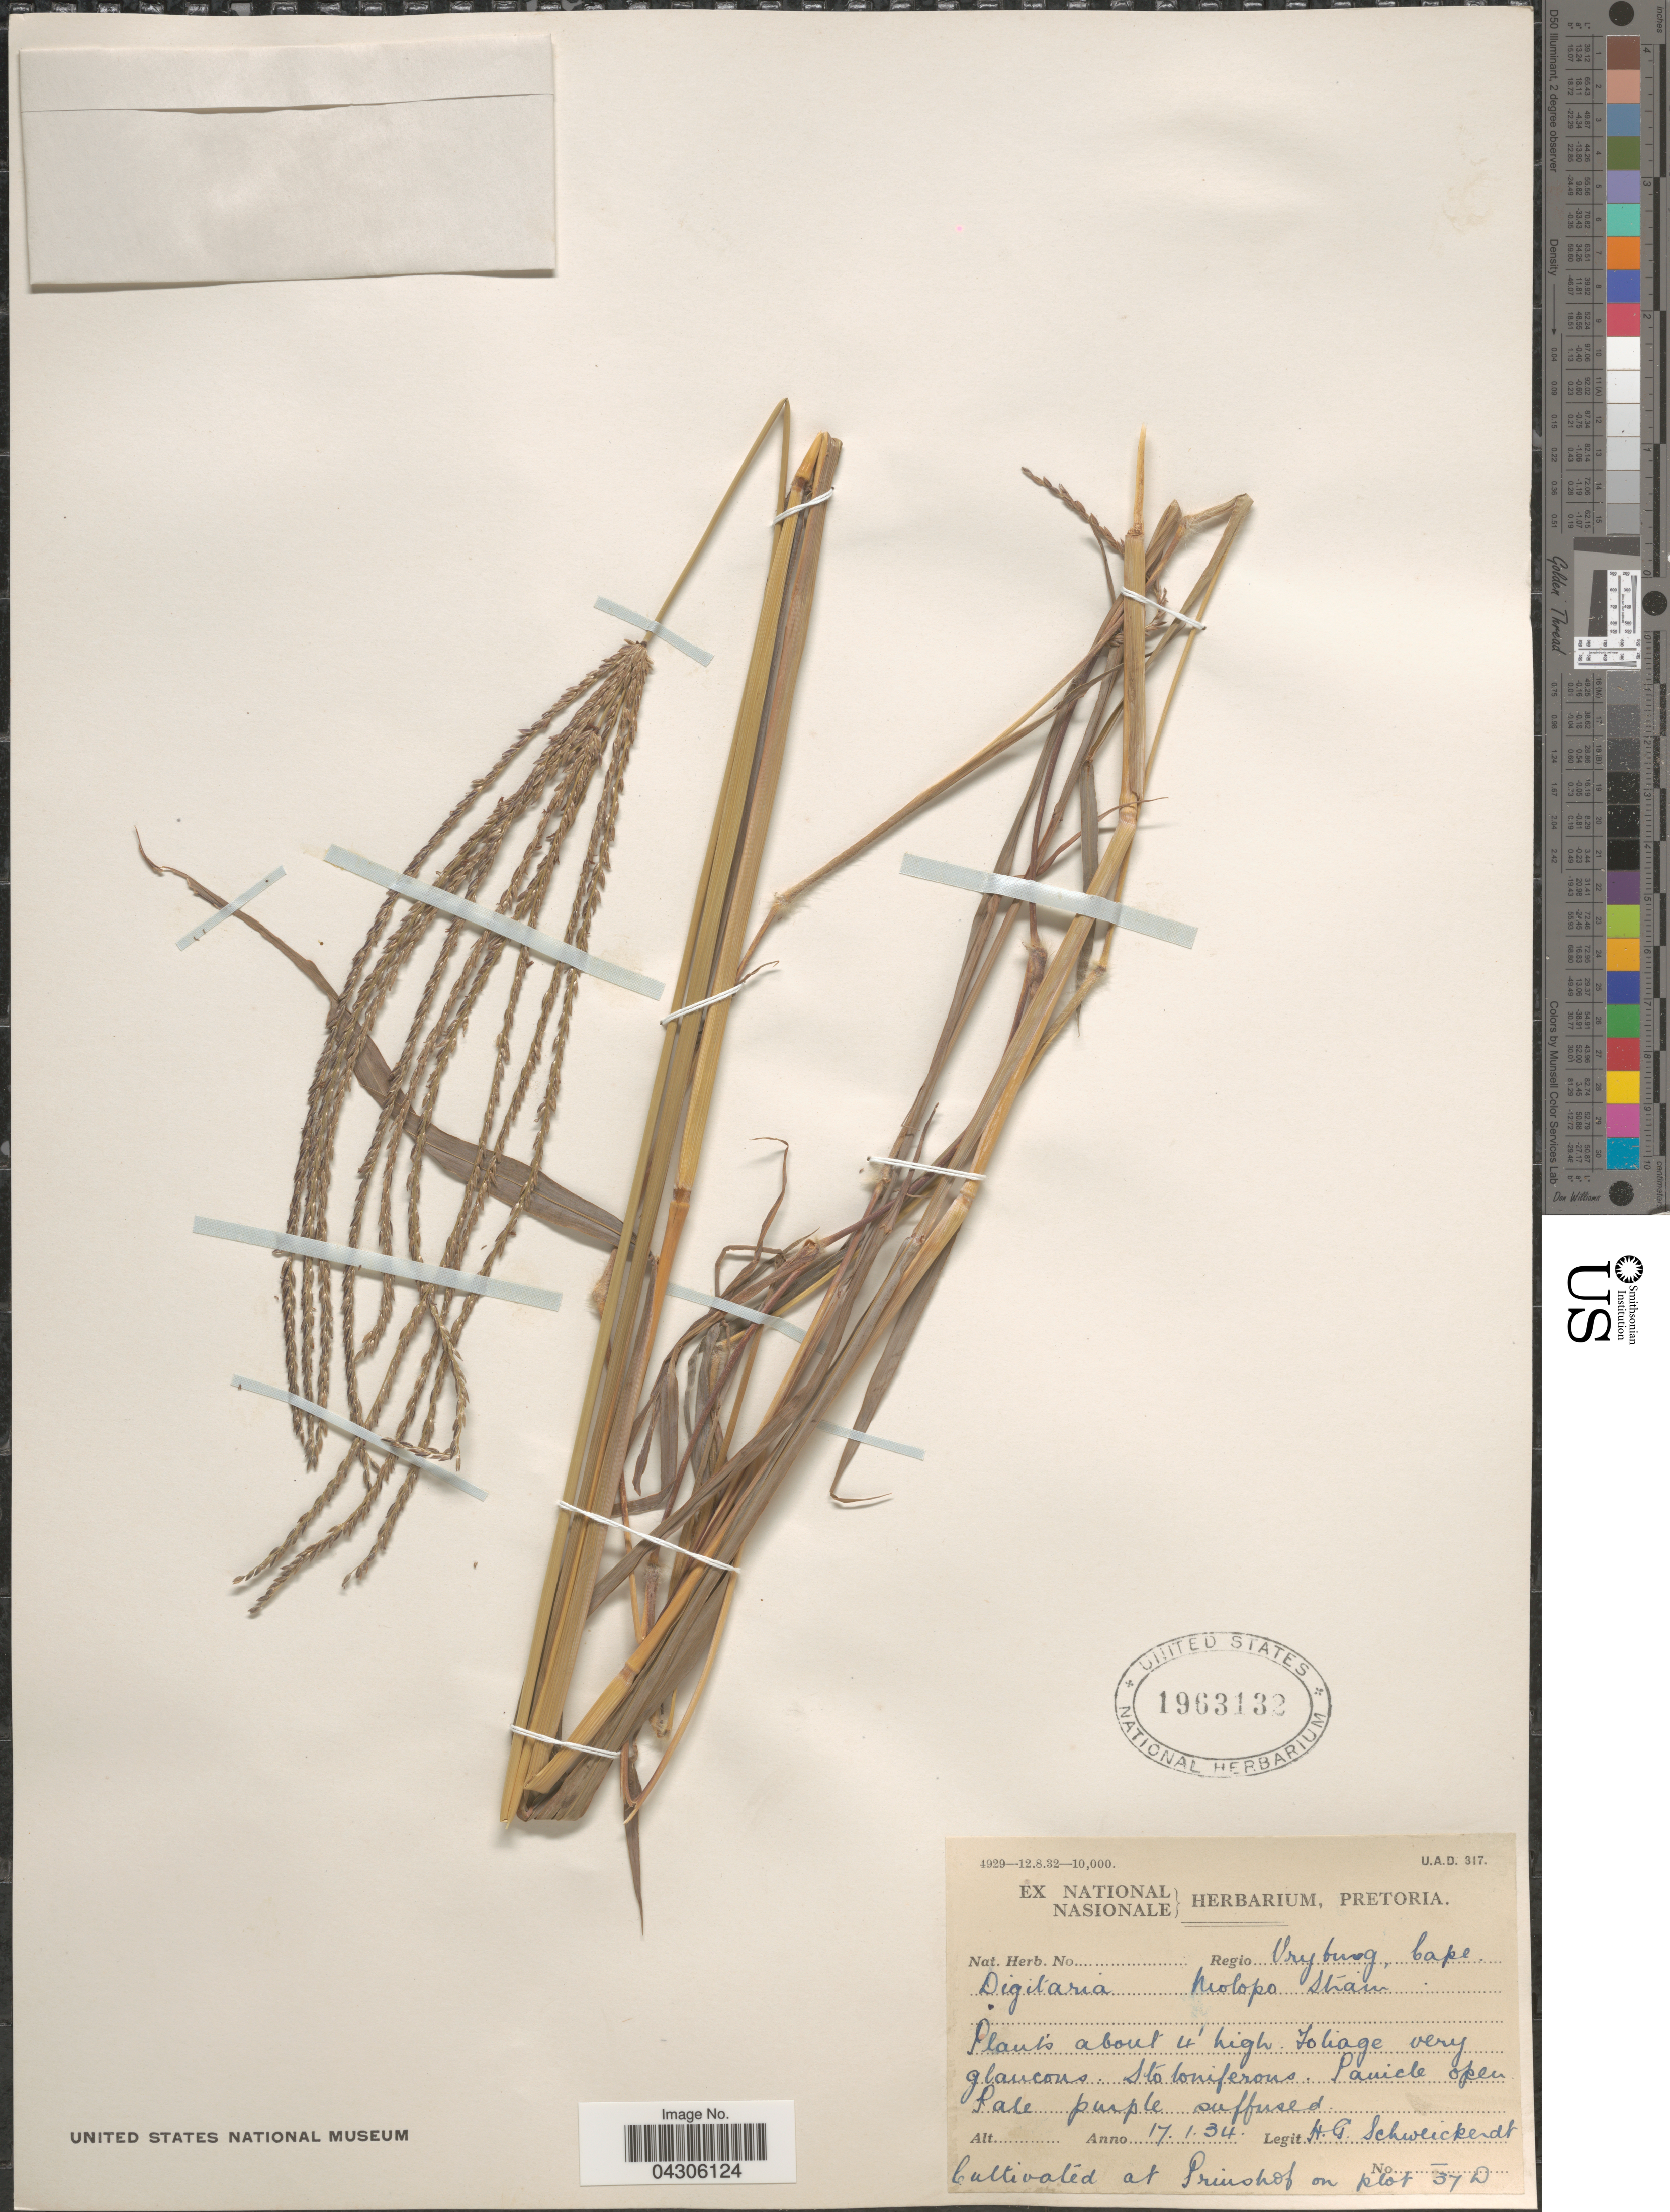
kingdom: Plantae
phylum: Tracheophyta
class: Liliopsida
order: Poales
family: Poaceae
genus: Digitaria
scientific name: Digitaria sp.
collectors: H. Schweickerdt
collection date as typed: Transcribed d/m/y: 17/1/34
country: South Africa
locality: Cultivated at Prinshof on plot 37D.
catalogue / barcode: US 1963132